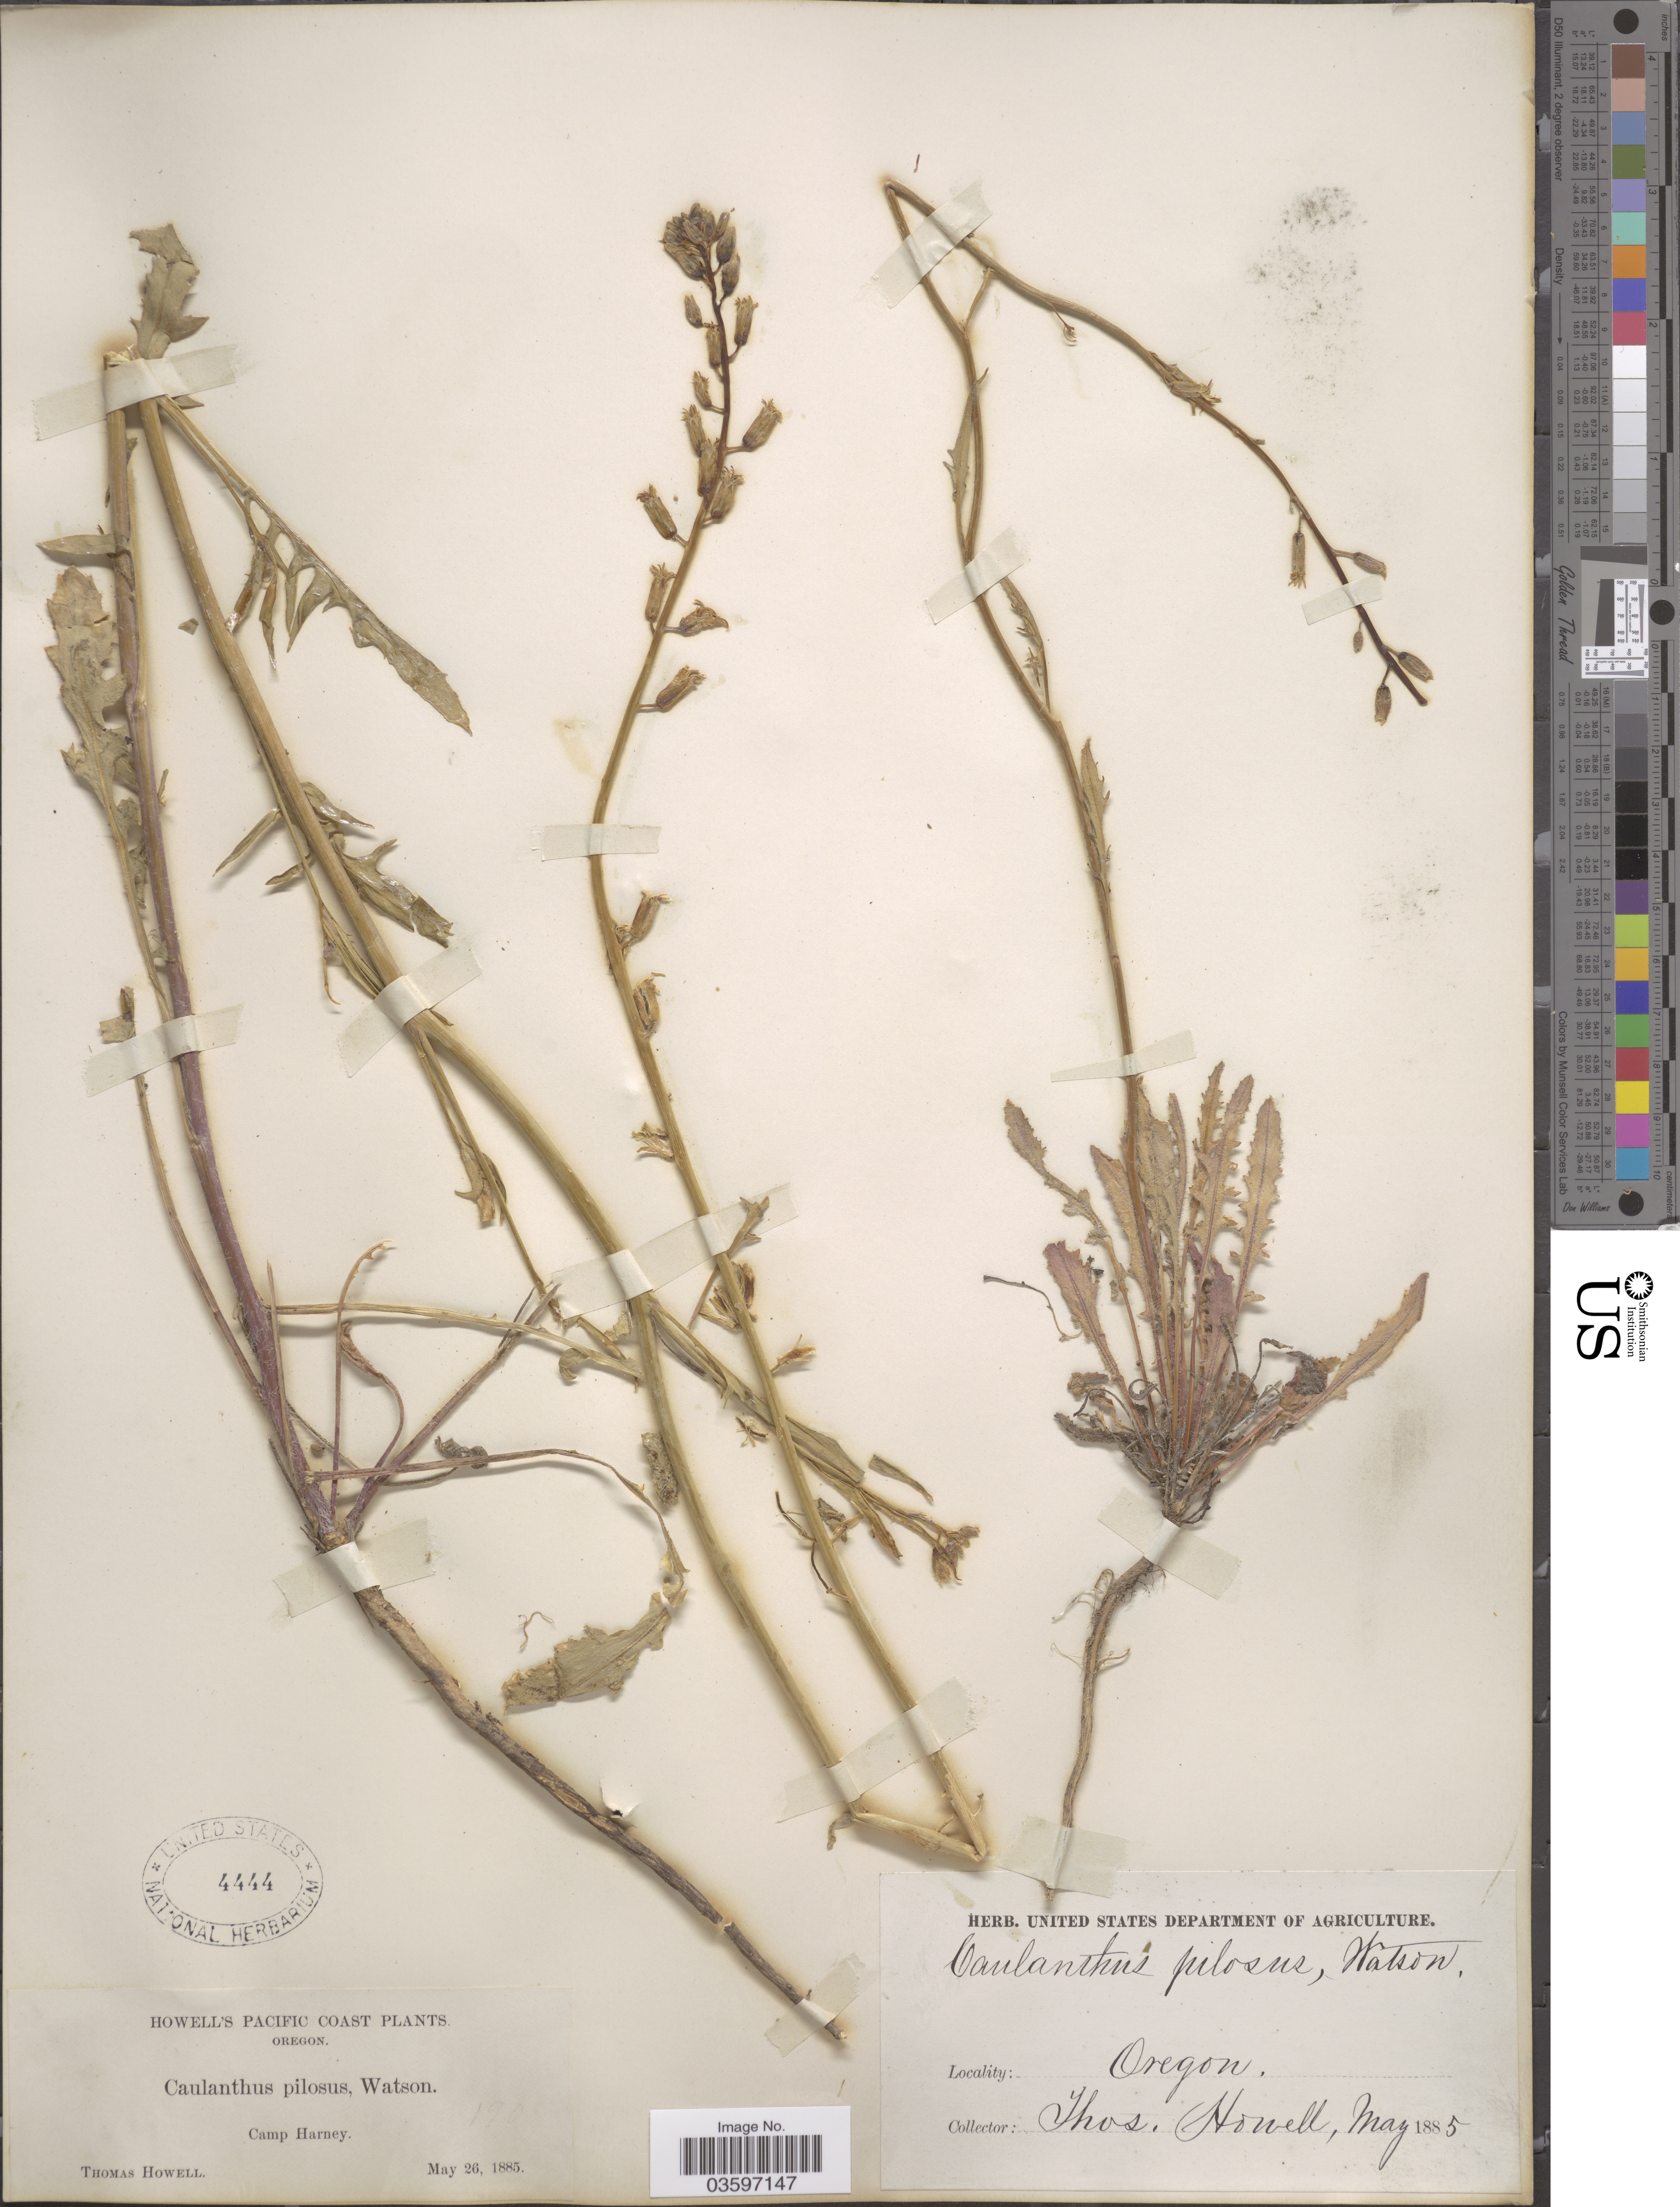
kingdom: Plantae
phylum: Tracheophyta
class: Magnoliopsida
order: Brassicales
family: Brassicaceae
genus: Caulanthus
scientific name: Caulanthus pilosus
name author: S. Watson in C. King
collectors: T. Howell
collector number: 190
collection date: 1885-05-26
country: United States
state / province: Oregon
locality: Howell's Pacific Coast. Camp Harney.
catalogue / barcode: US 4444